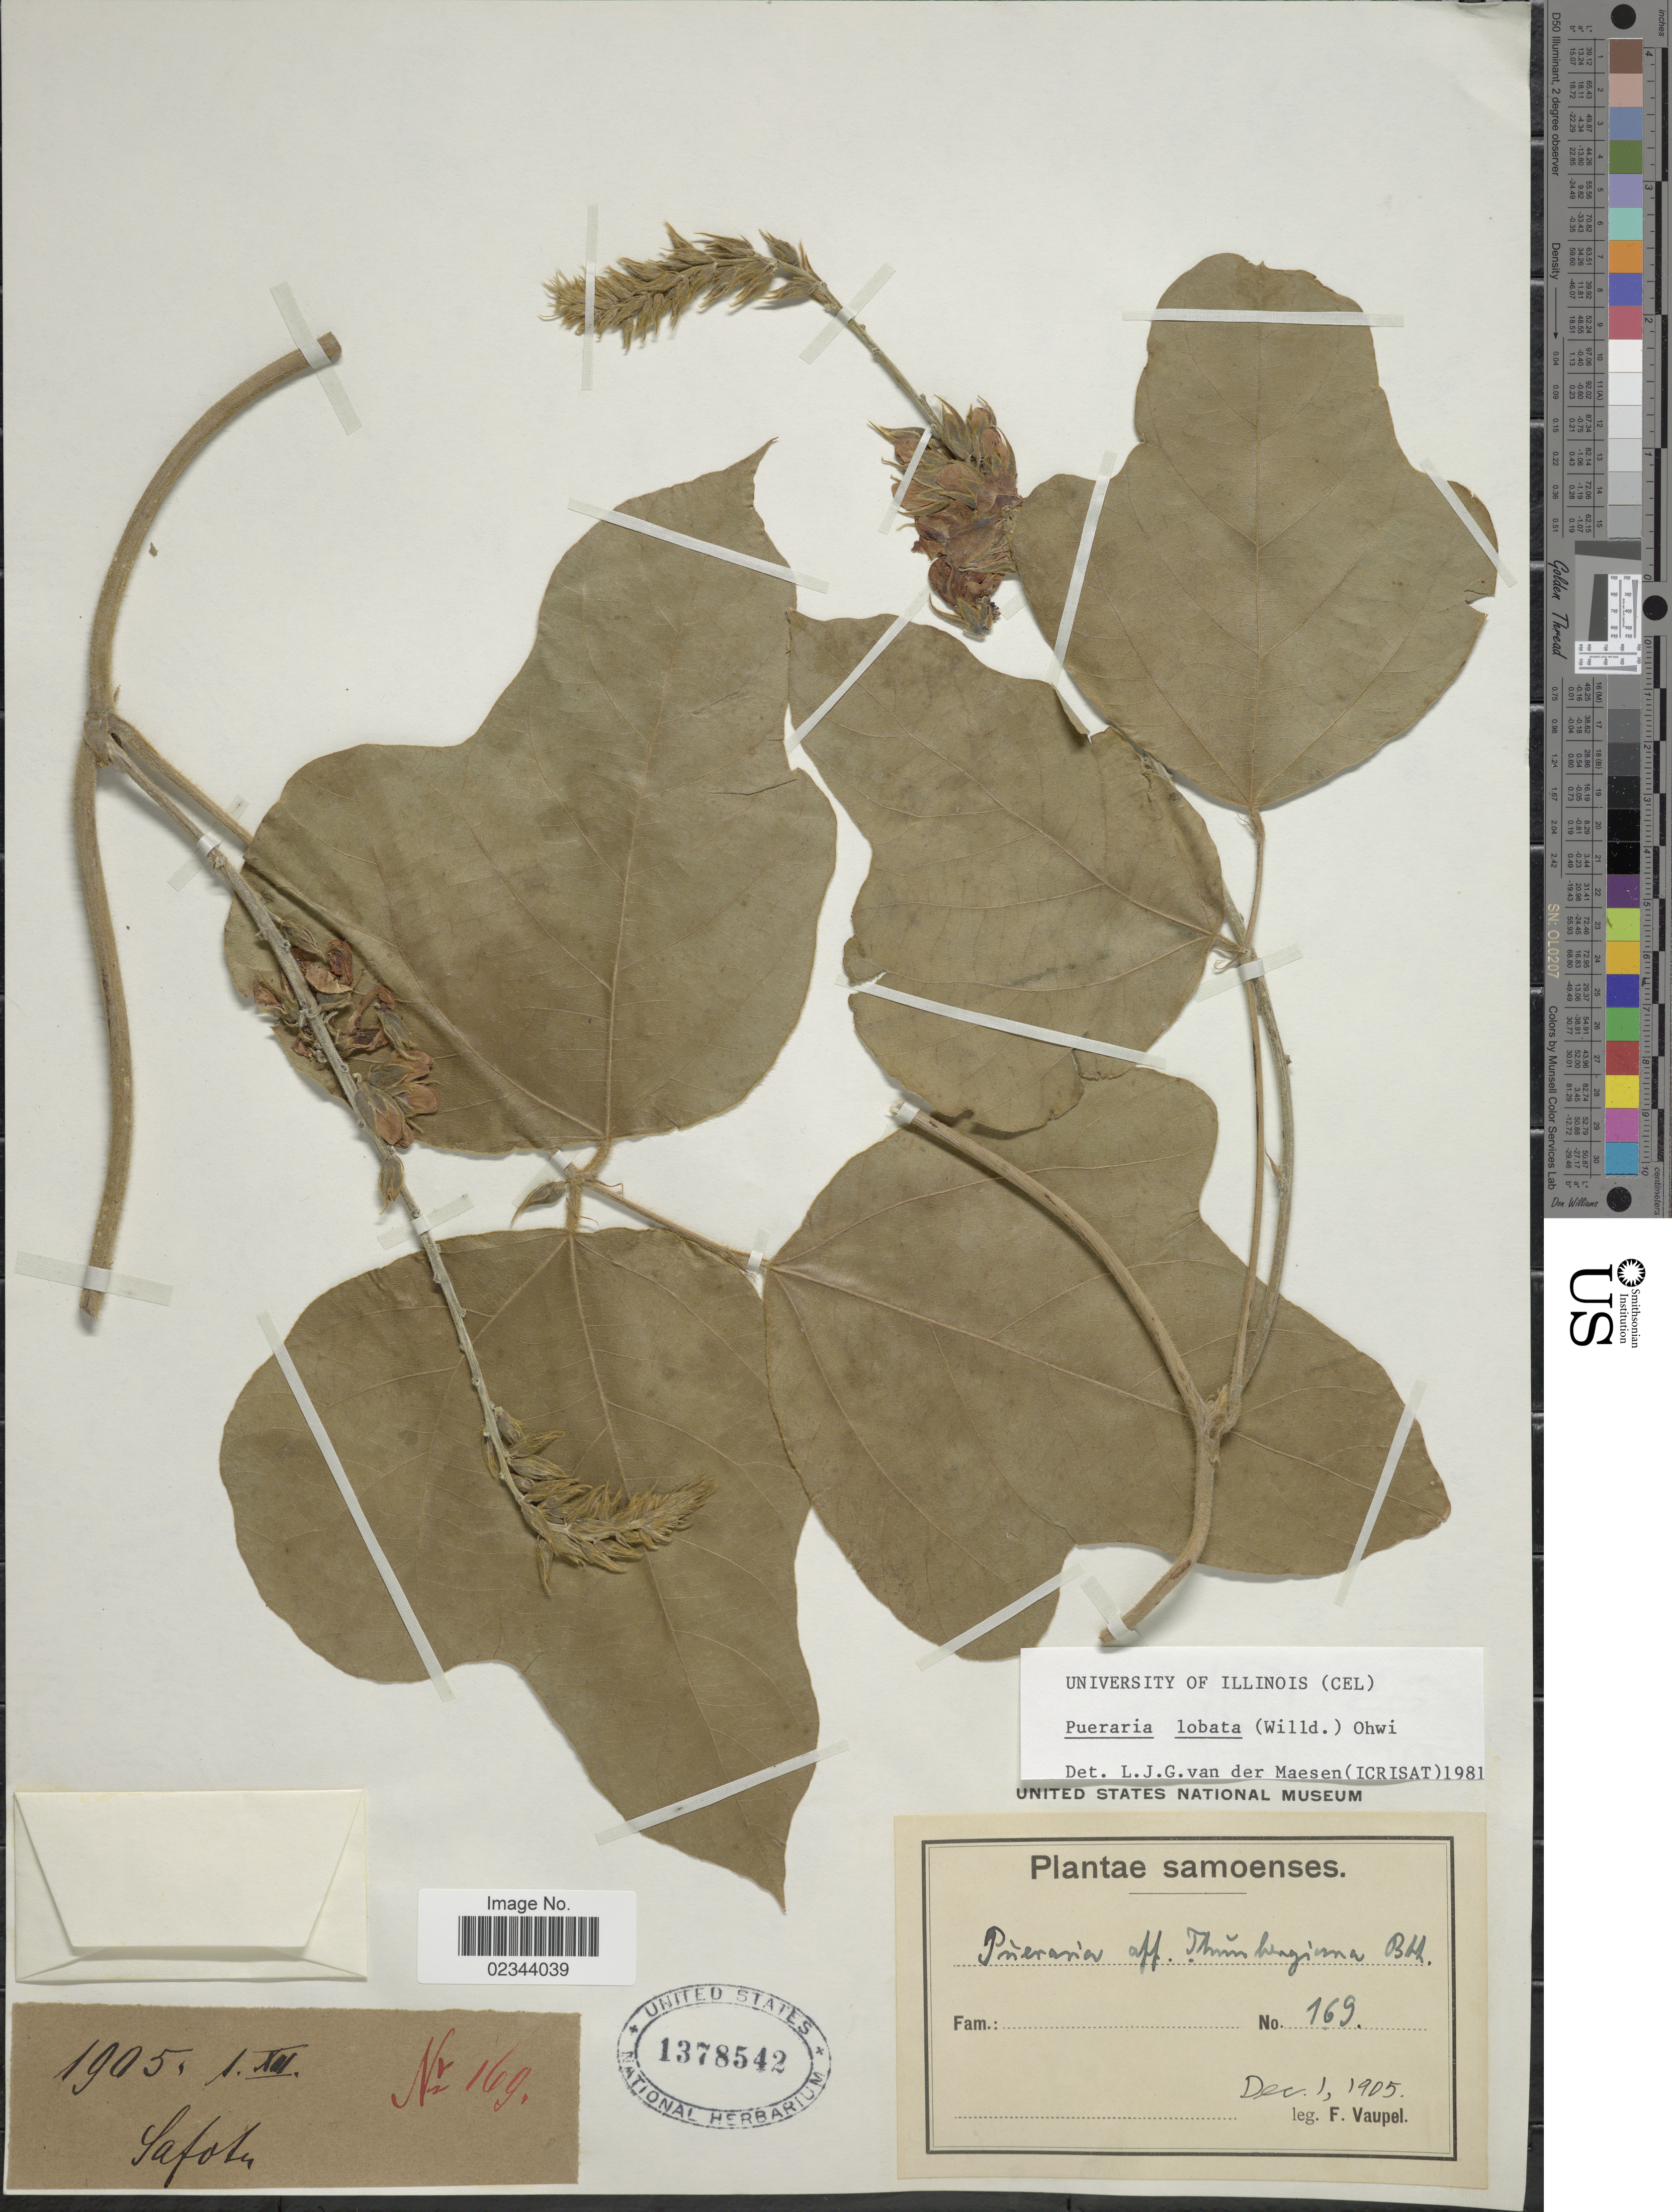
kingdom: Plantae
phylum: Tracheophyta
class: Magnoliopsida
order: Fabales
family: Fabaceae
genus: Pueraria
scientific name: Pueraria lobata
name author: (Willd.) Ohwi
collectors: F. Vaupel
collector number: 169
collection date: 1905-12-01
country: Samoa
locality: Samoenses, Safotu.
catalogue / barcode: US 1378542